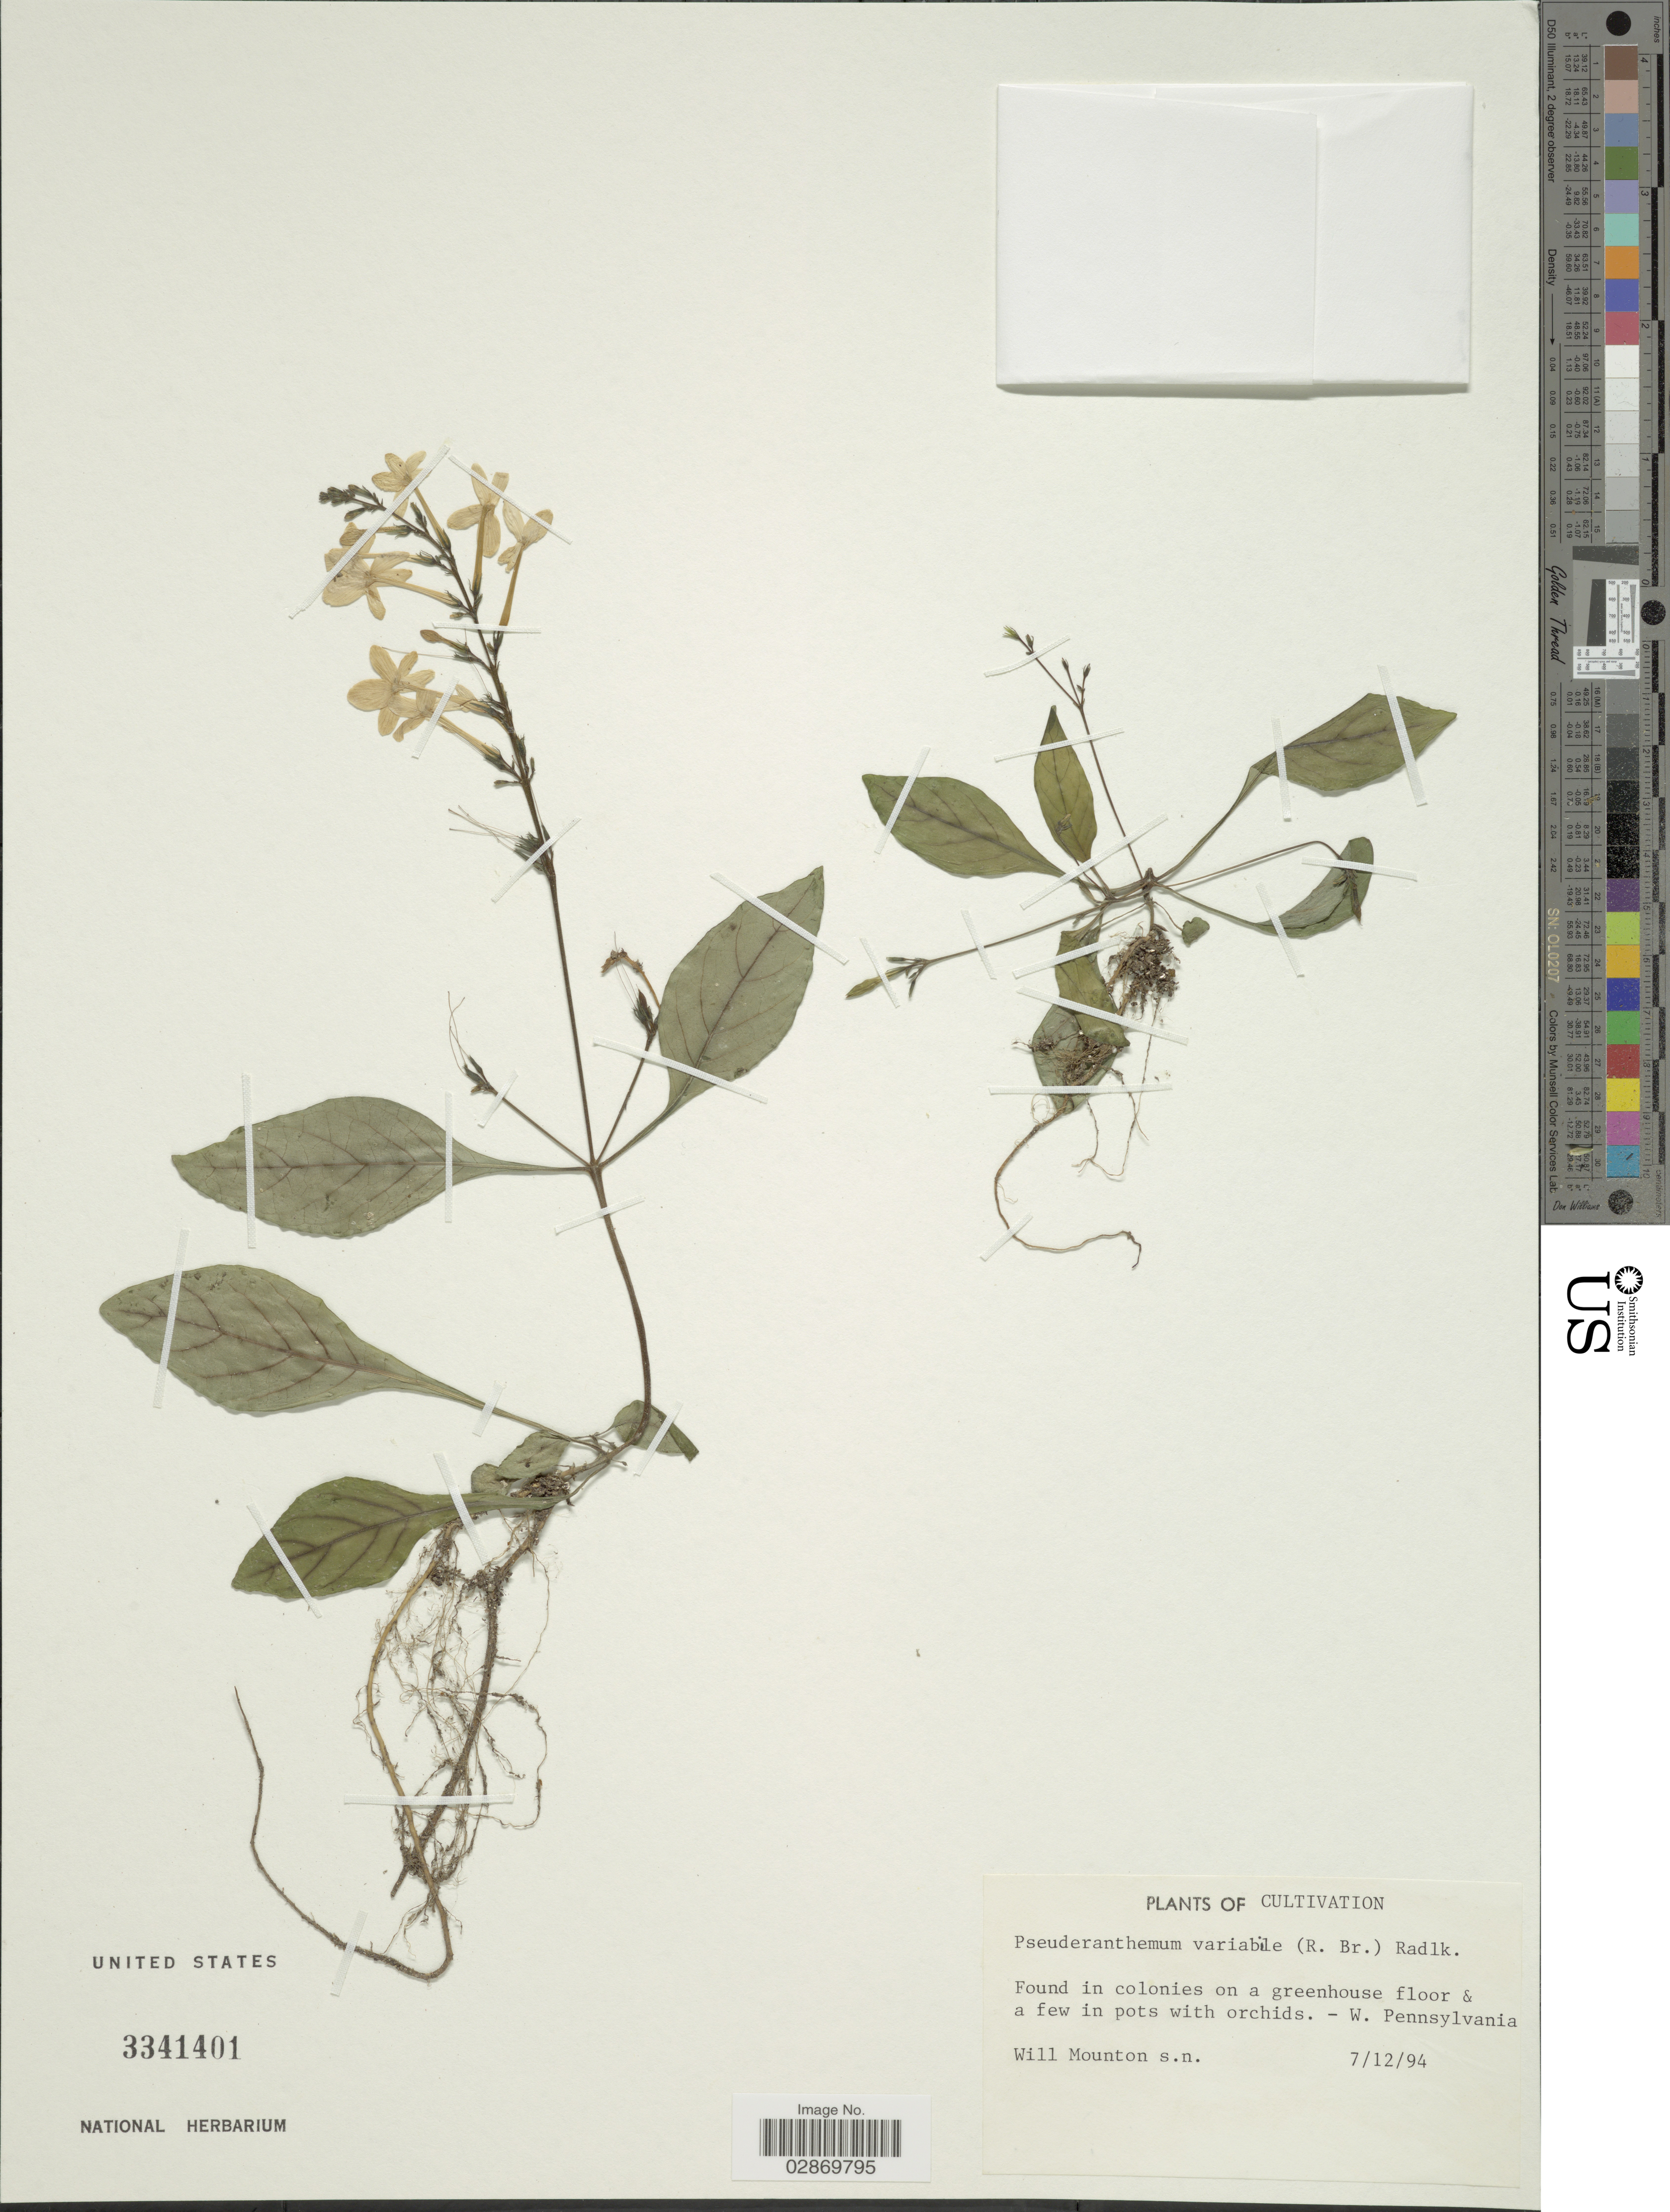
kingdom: Plantae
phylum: Tracheophyta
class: Magnoliopsida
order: Lamiales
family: Acanthaceae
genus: Pseuderanthemum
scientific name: Pseuderanthemum variabile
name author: (R. Br.) Radlk.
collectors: W. Mounton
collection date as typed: Transcribed d/m/y: 12/7/94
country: United States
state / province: Pennsylvania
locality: W. Pennsylvania.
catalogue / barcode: US 3341401